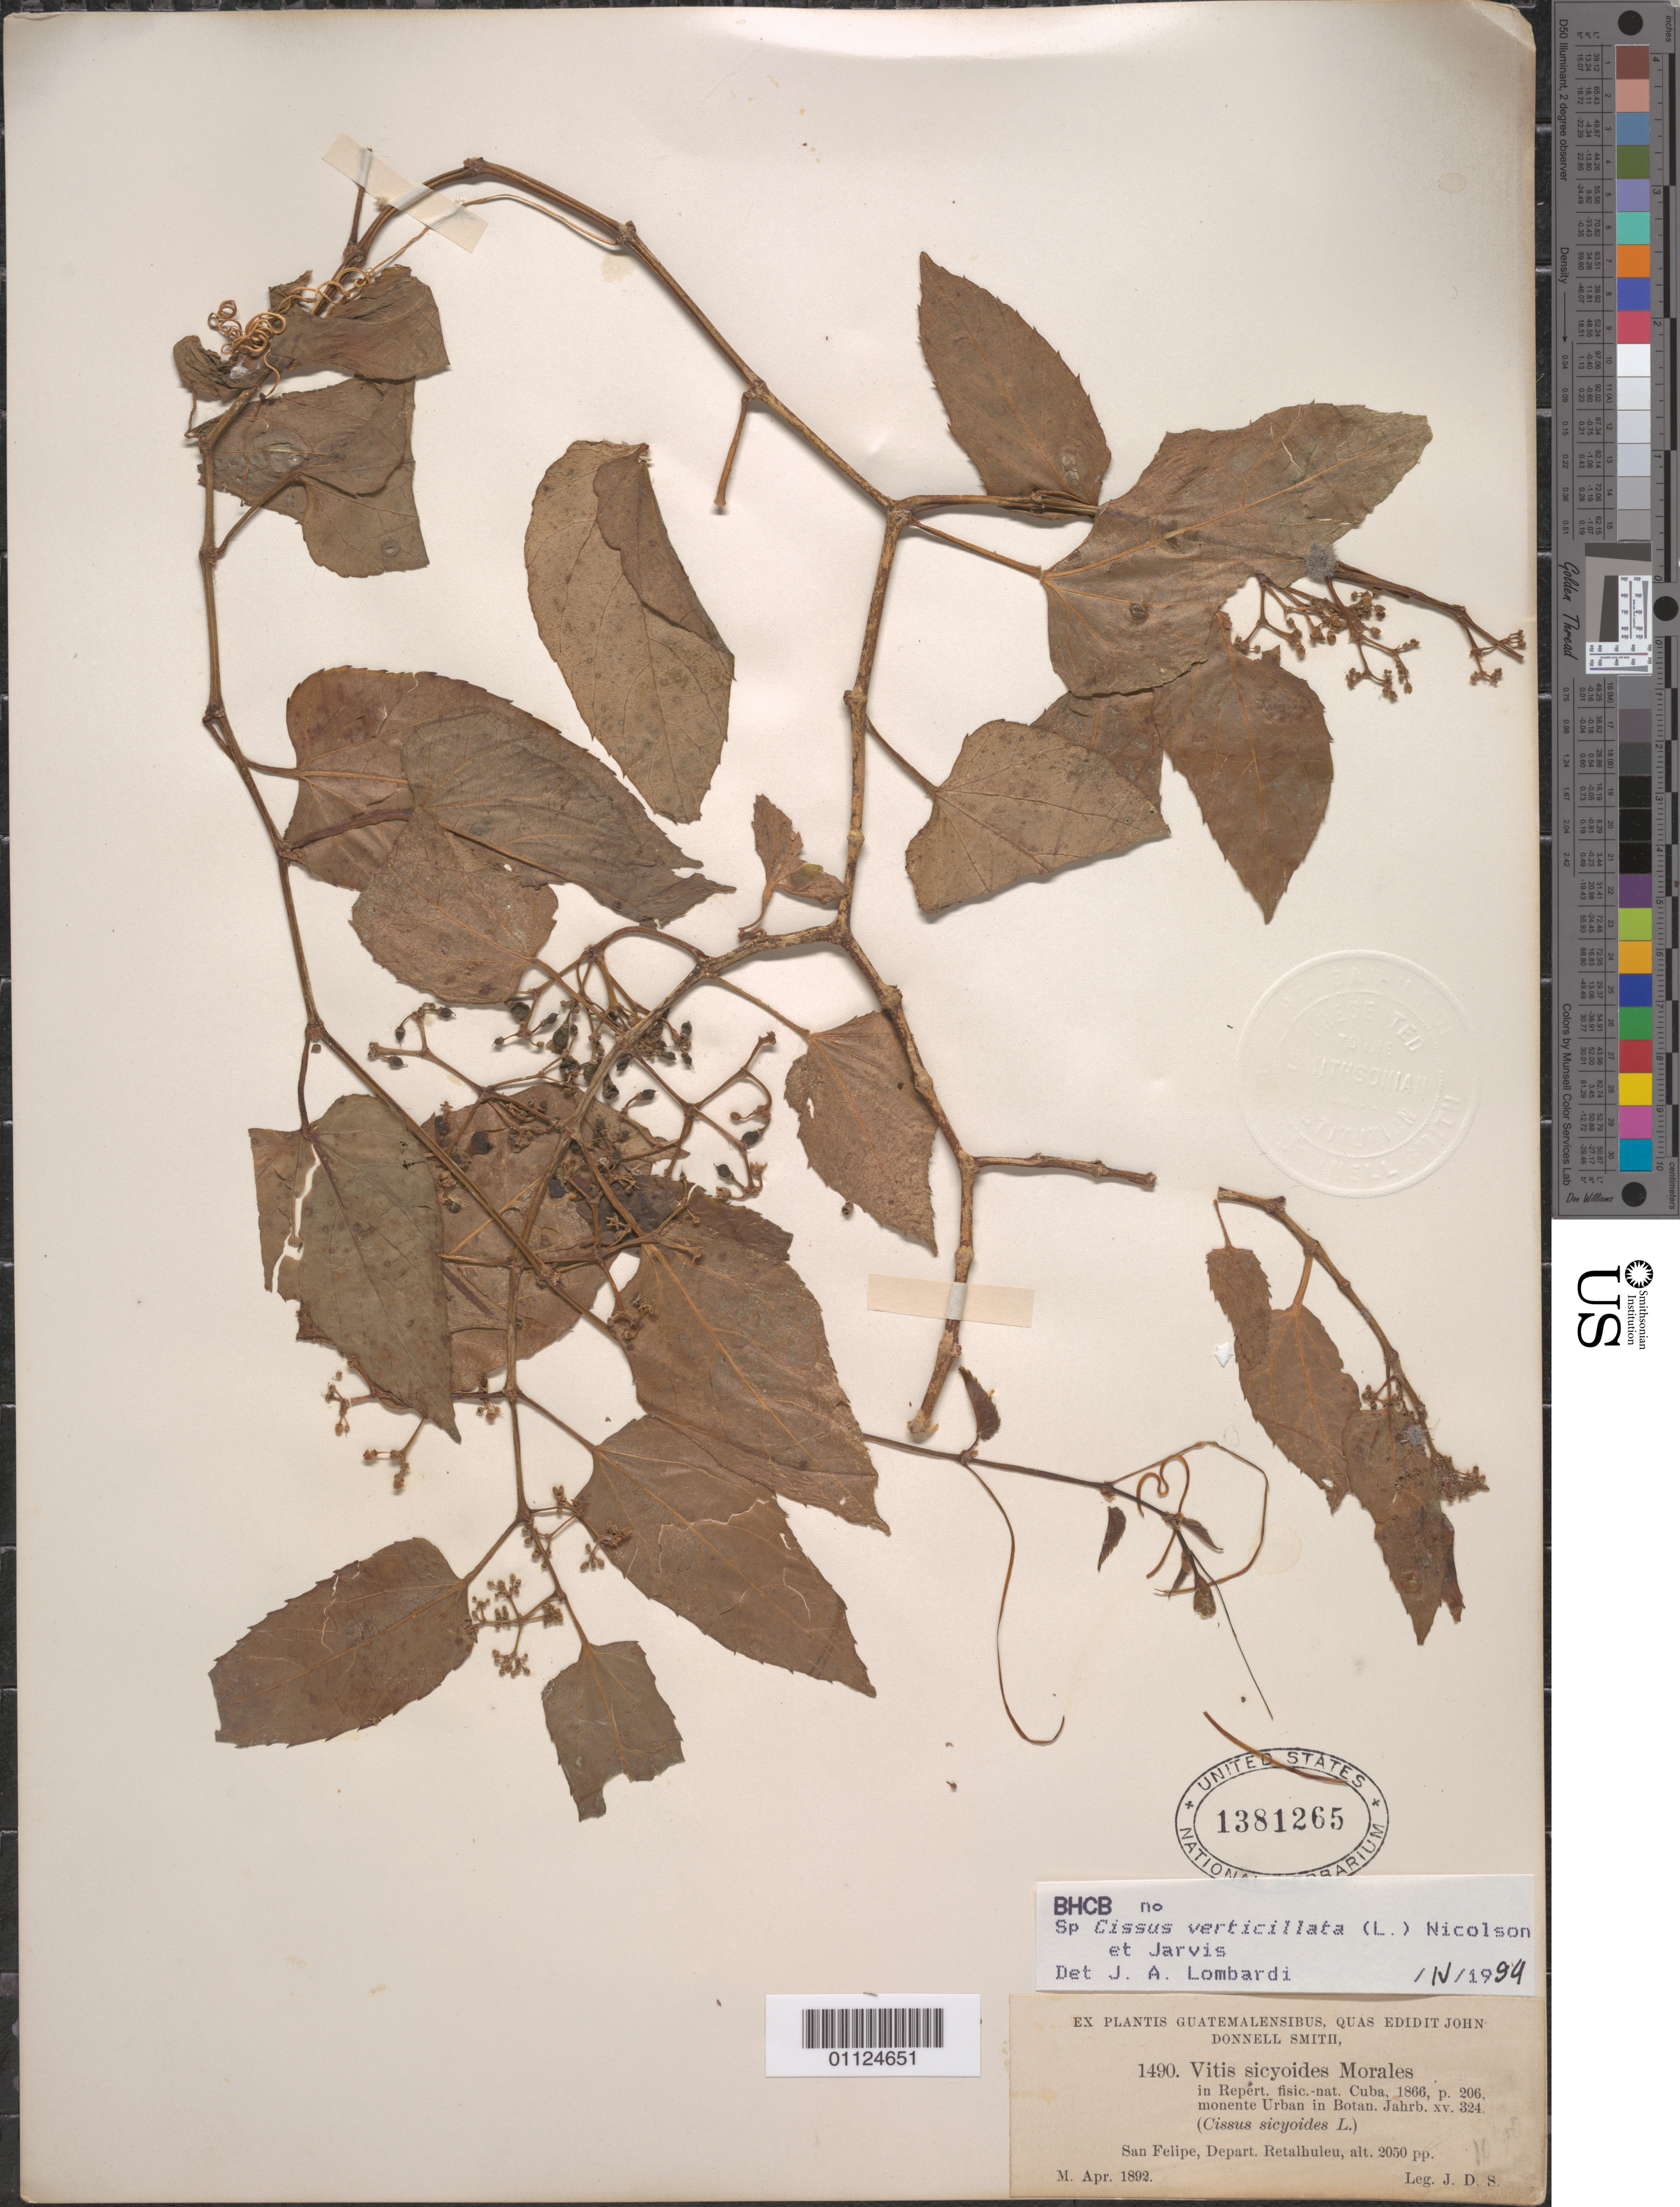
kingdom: Plantae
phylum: Tracheophyta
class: Magnoliopsida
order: Vitales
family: Vitaceae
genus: Cissus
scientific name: Cissus verticillata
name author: (L.) Nicolson & C.E. Jarvis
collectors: ex Herb. John Donnell Smith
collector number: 1490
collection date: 1892-04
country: Guatemala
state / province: Retalhuleu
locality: San Felipe.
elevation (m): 625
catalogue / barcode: US 1381265